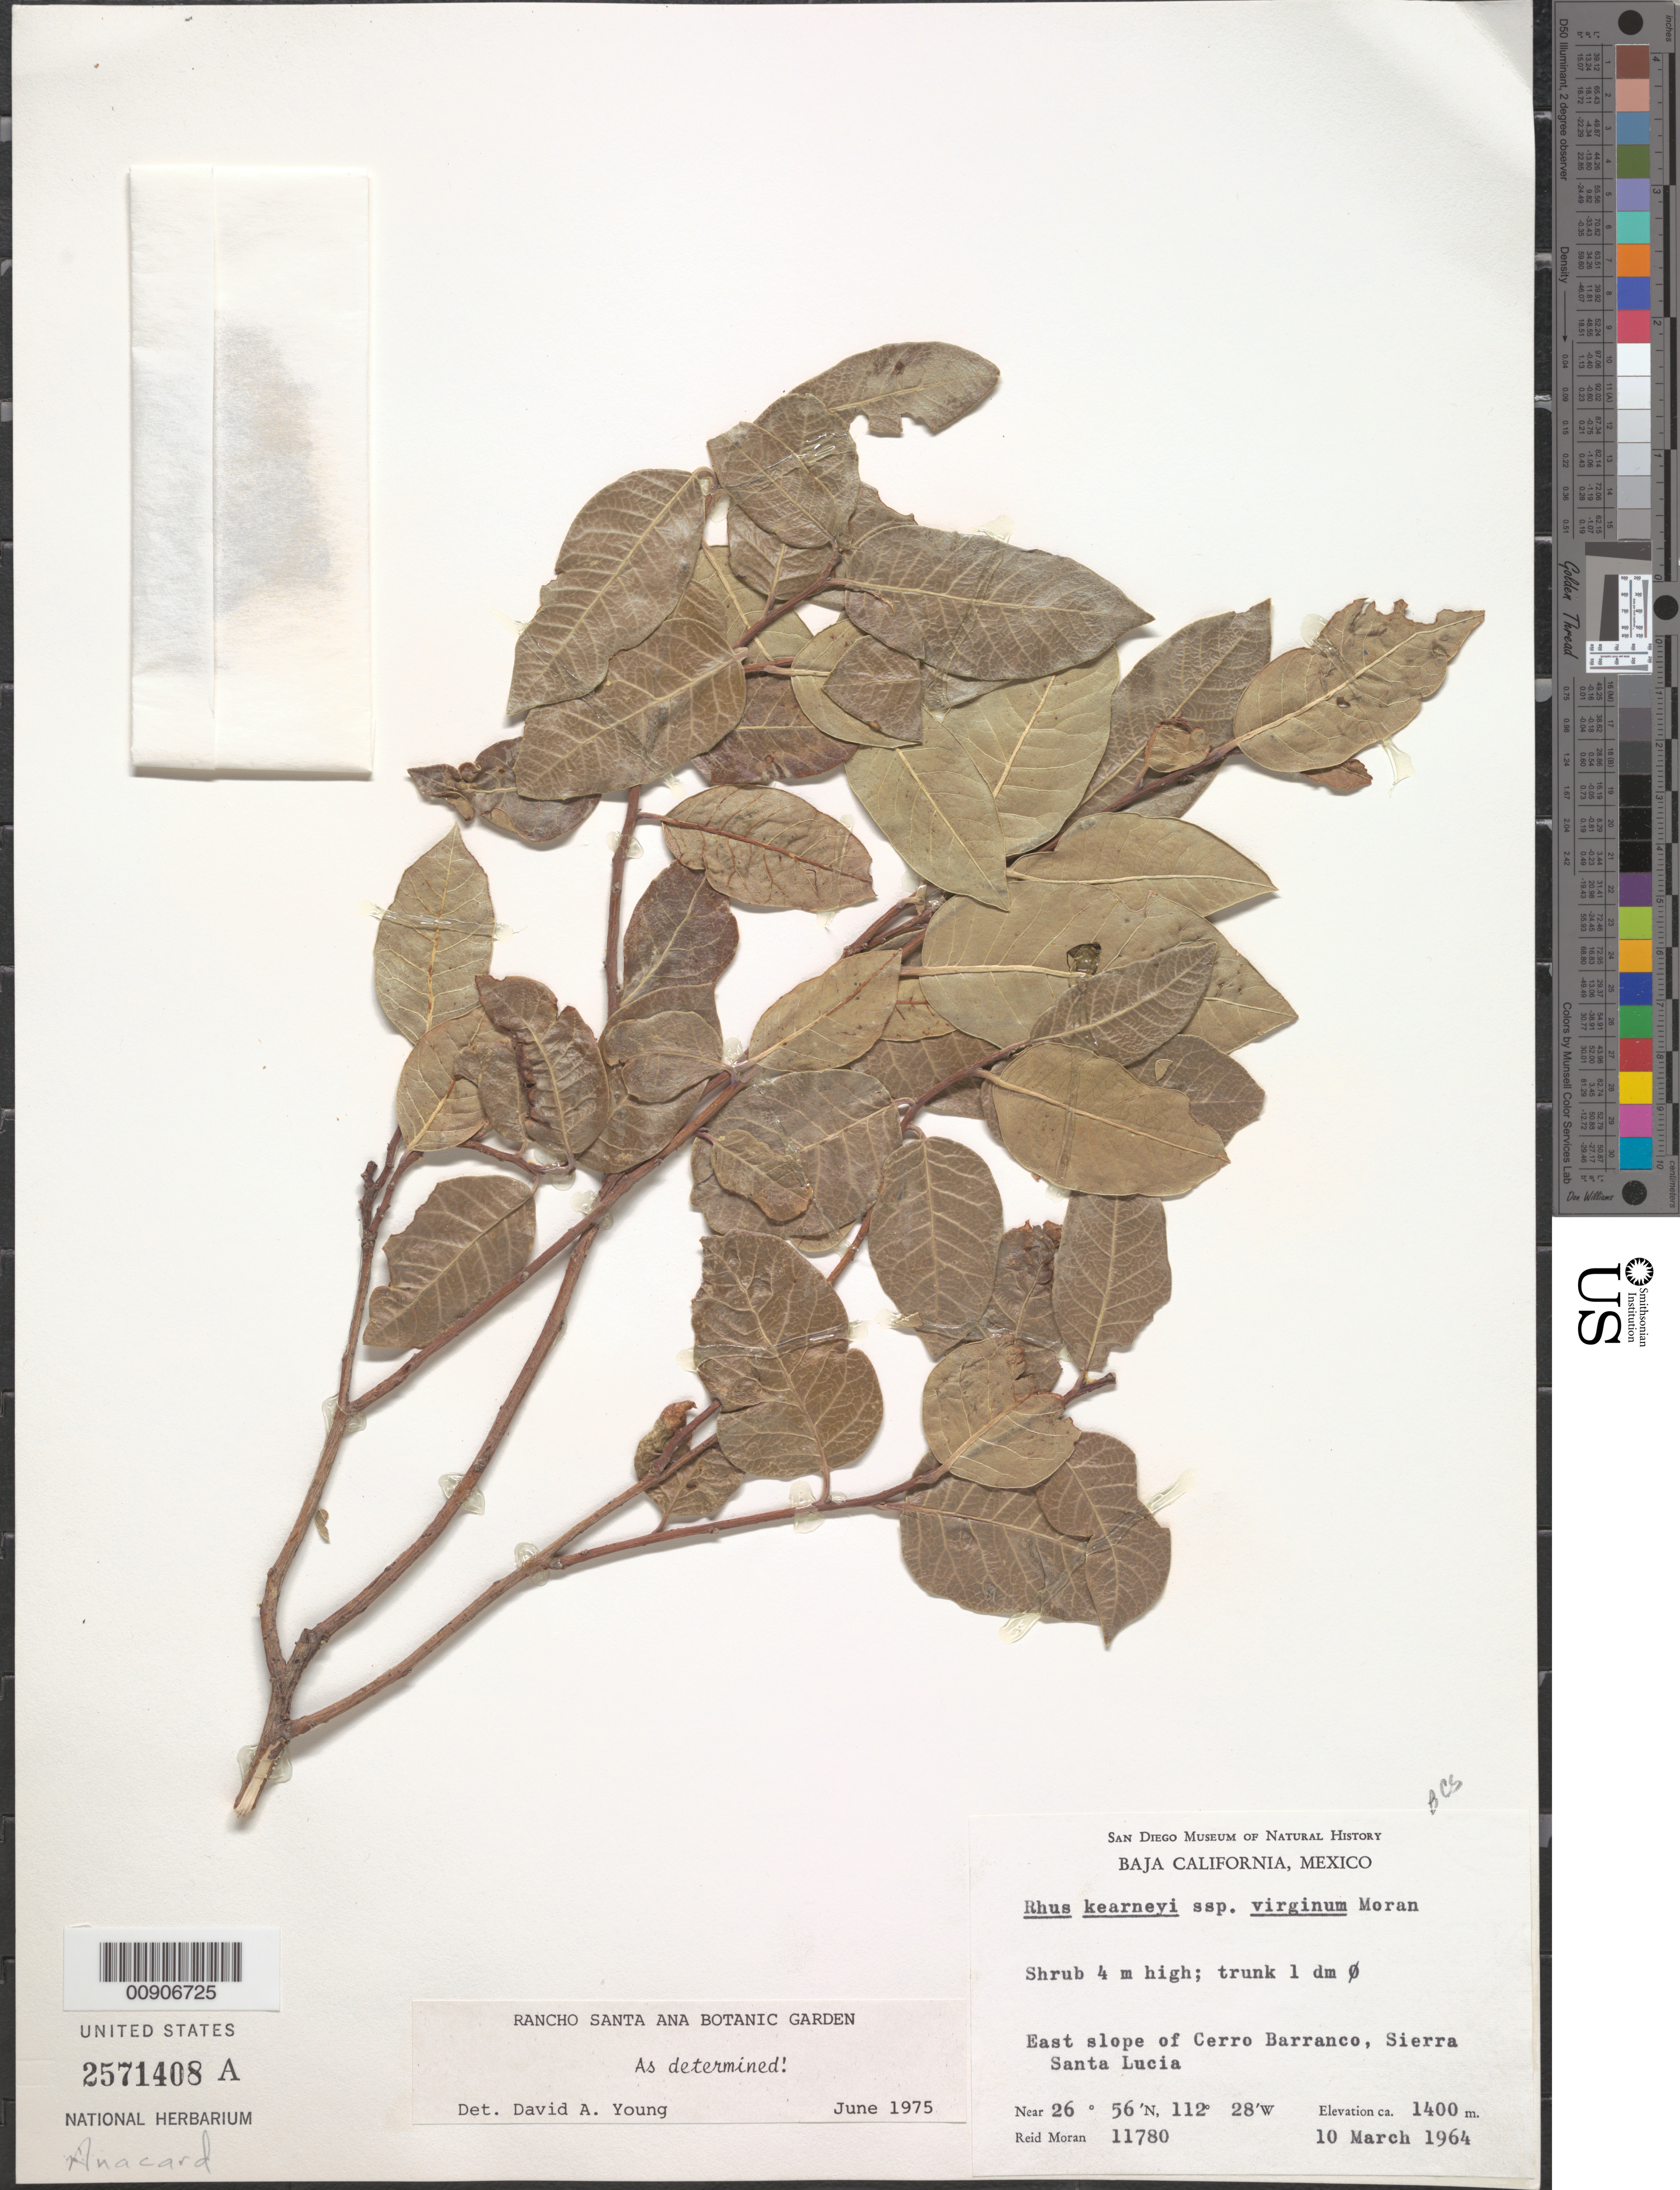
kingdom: Plantae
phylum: Tracheophyta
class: Magnoliopsida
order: Sapindales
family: Anacardiaceae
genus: Rhus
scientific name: Rhus kearneyi subsp. virginum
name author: Moran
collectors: R. V. Moran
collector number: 11780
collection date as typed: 10 Mar 1964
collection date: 1964-03-10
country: Mexico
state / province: Baja California Sur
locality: East slope of Cerro Barranco, Sierra Santa Lucia.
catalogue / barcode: US 2571408A